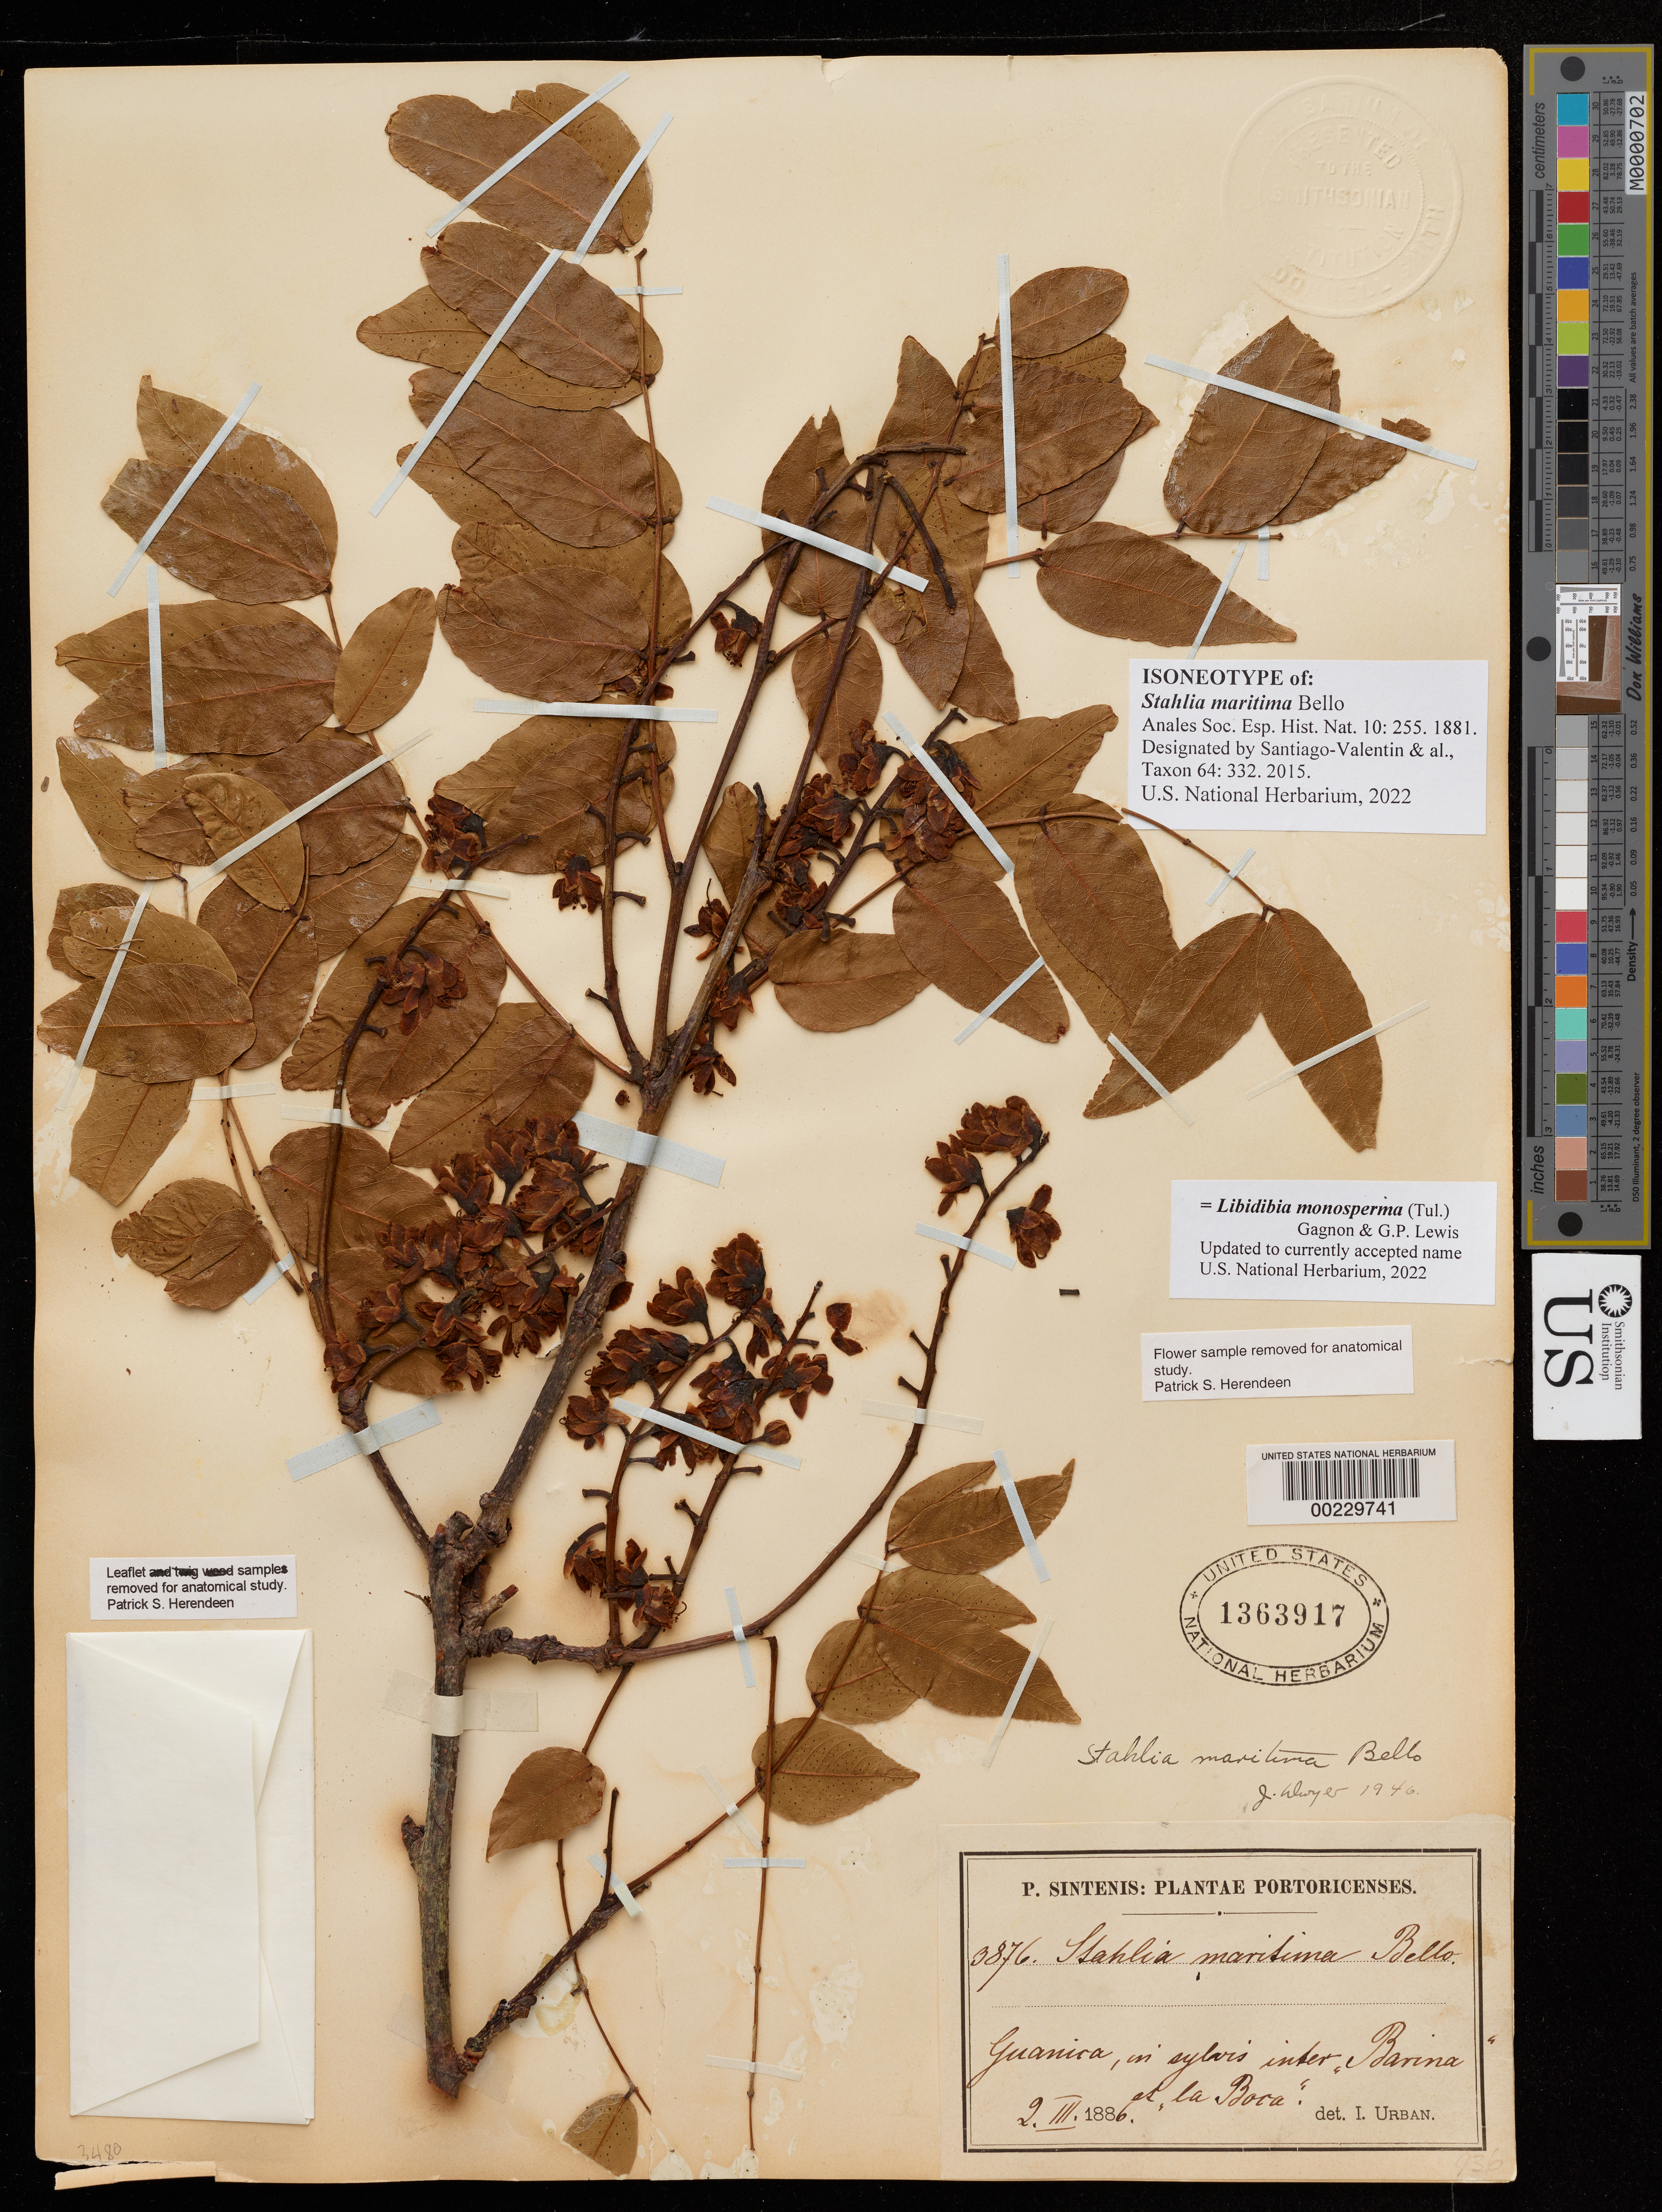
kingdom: Plantae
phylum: Tracheophyta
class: Magnoliopsida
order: Fabales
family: Fabaceae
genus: Stahlia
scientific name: Stahlia maritima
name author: Bello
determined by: Strong, Mark T., (BOT), Smithsonian Institution - National Museum of Natural History (UNITED STATES)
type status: Isoneotype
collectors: P. Sintenis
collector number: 3876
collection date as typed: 2. III. 1886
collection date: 1886-03-02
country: Puerto Rico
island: Greater Antilles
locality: Guanica, in sylvis inter Barinas et "la Bora"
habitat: Woods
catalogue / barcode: US 1363917